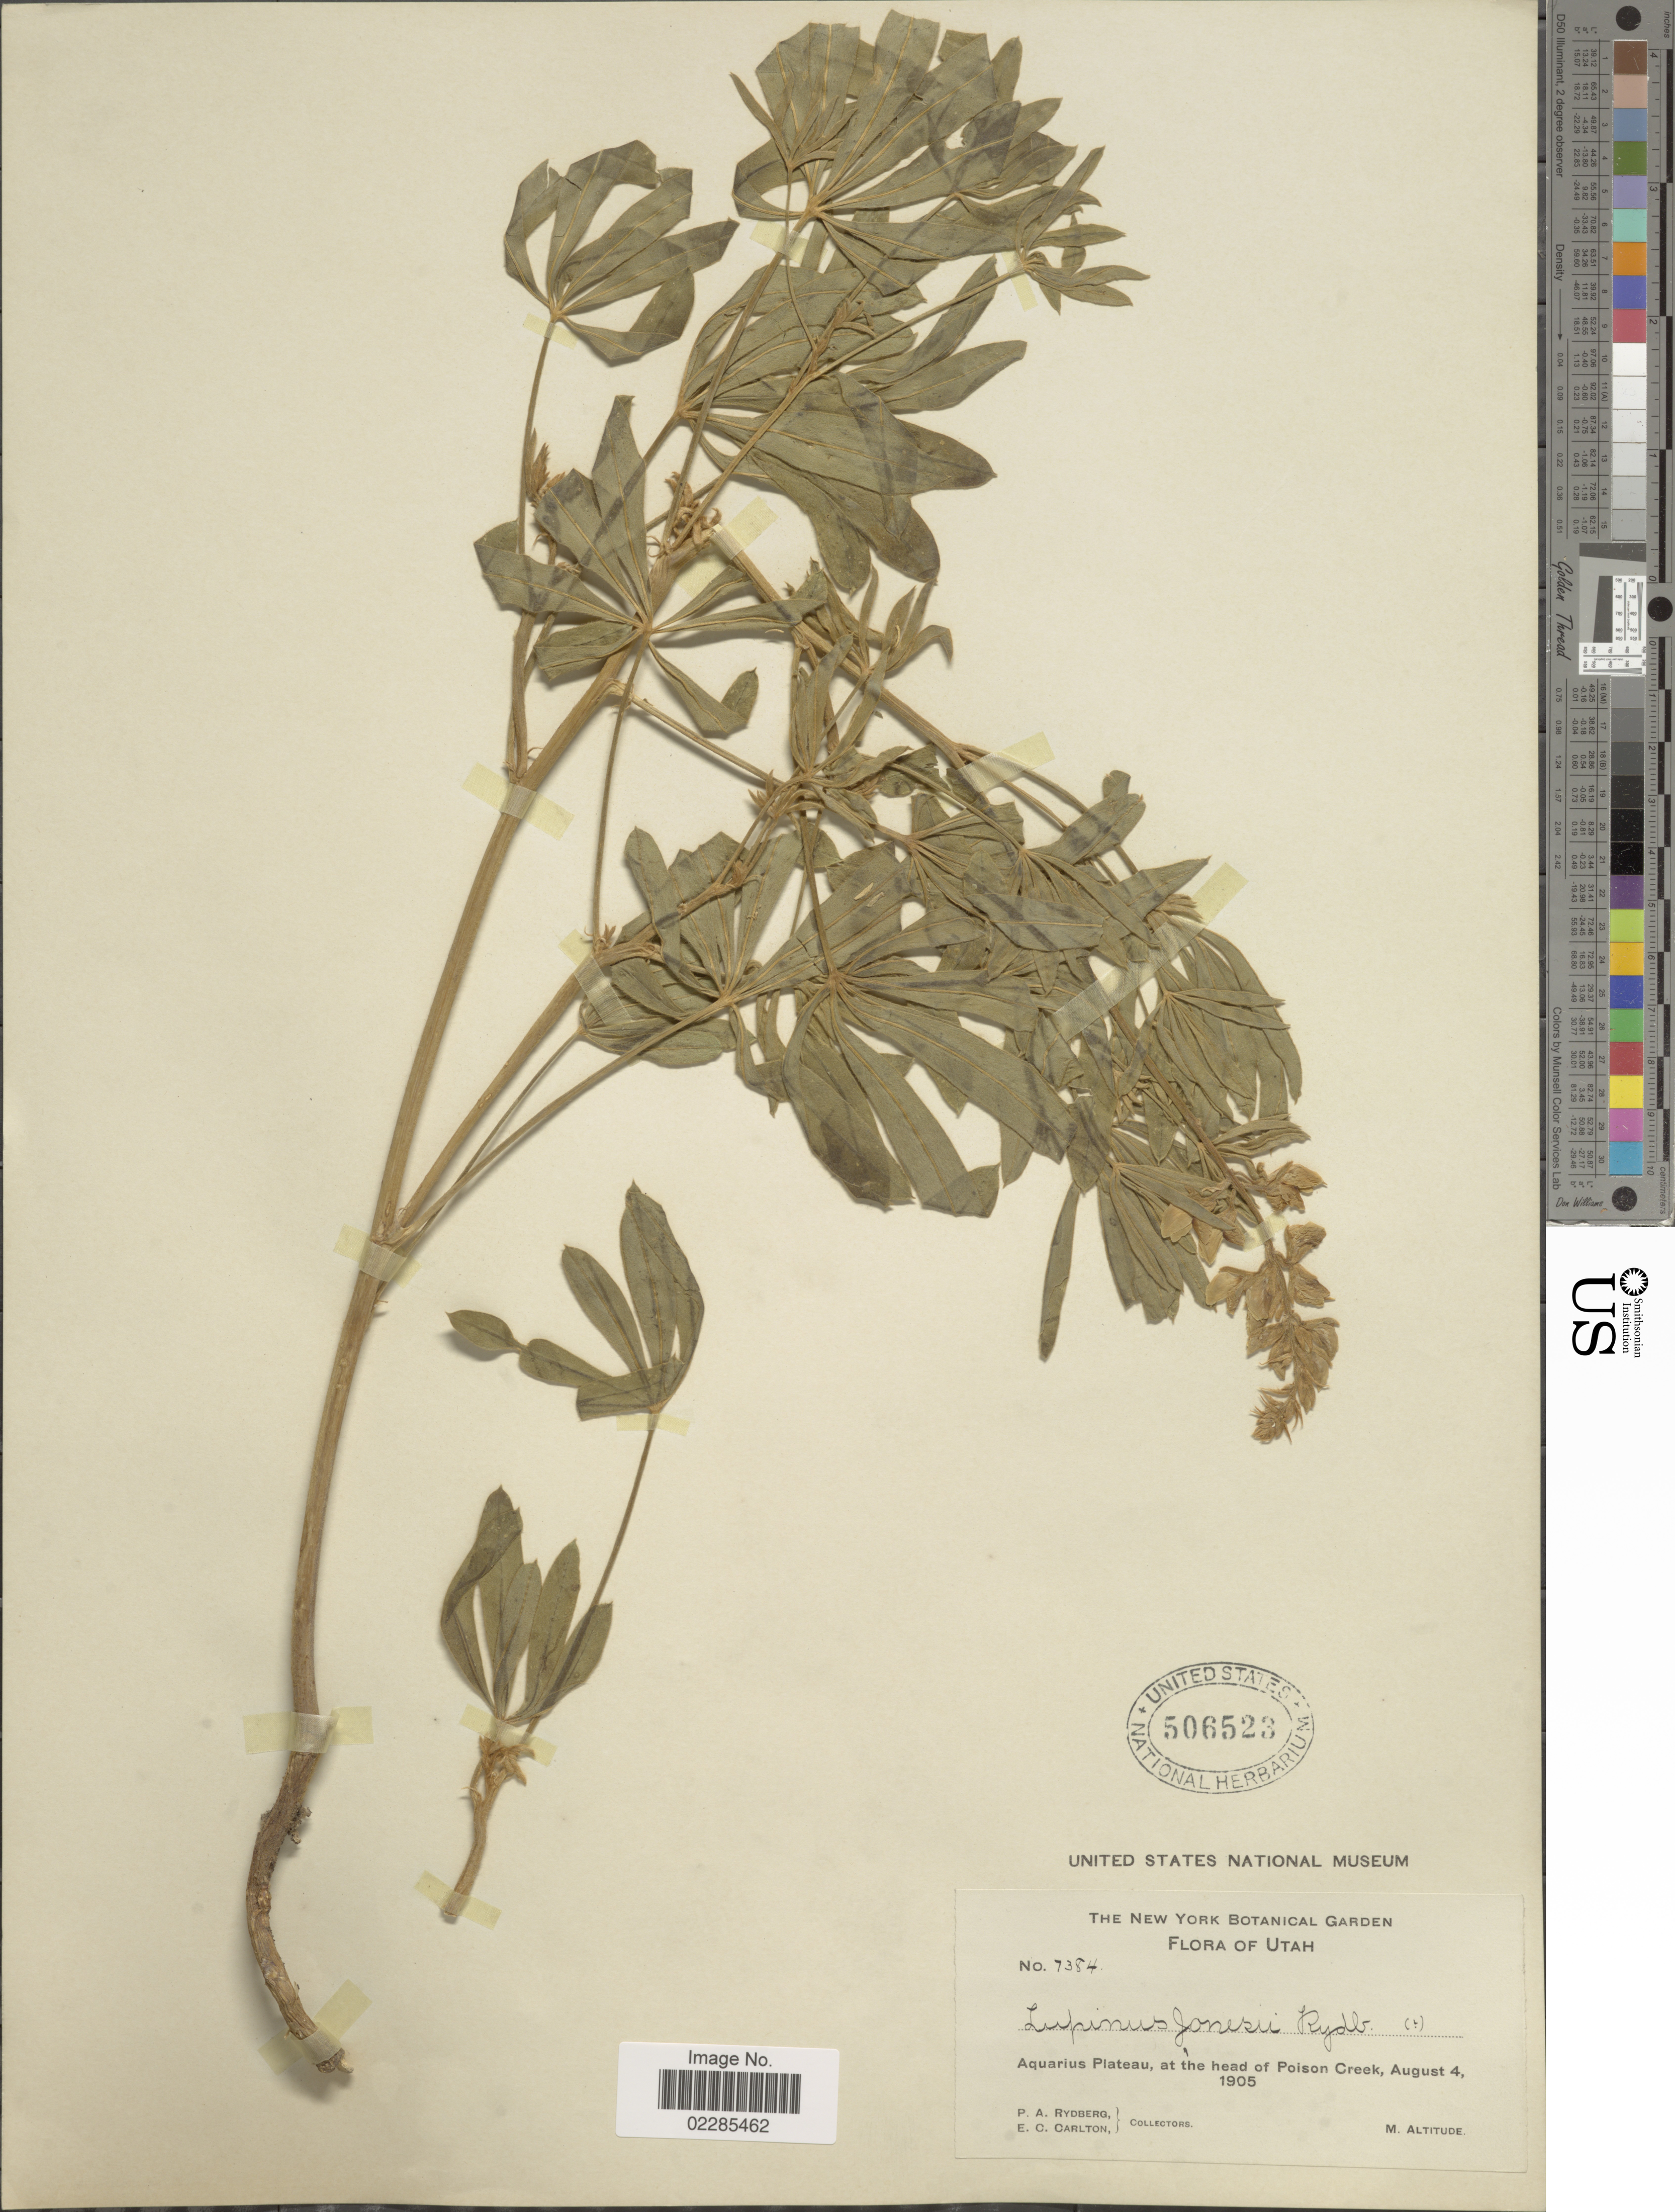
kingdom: Plantae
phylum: Tracheophyta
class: Magnoliopsida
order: Fabales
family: Fabaceae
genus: Lupinus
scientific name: Lupinus jonesii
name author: Rydb.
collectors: P. A. Rydberg & E. Carlton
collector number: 7384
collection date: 1905-08-04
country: United States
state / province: Utah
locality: Aquarius Plateau, at the head of Poison Creek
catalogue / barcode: US 506523